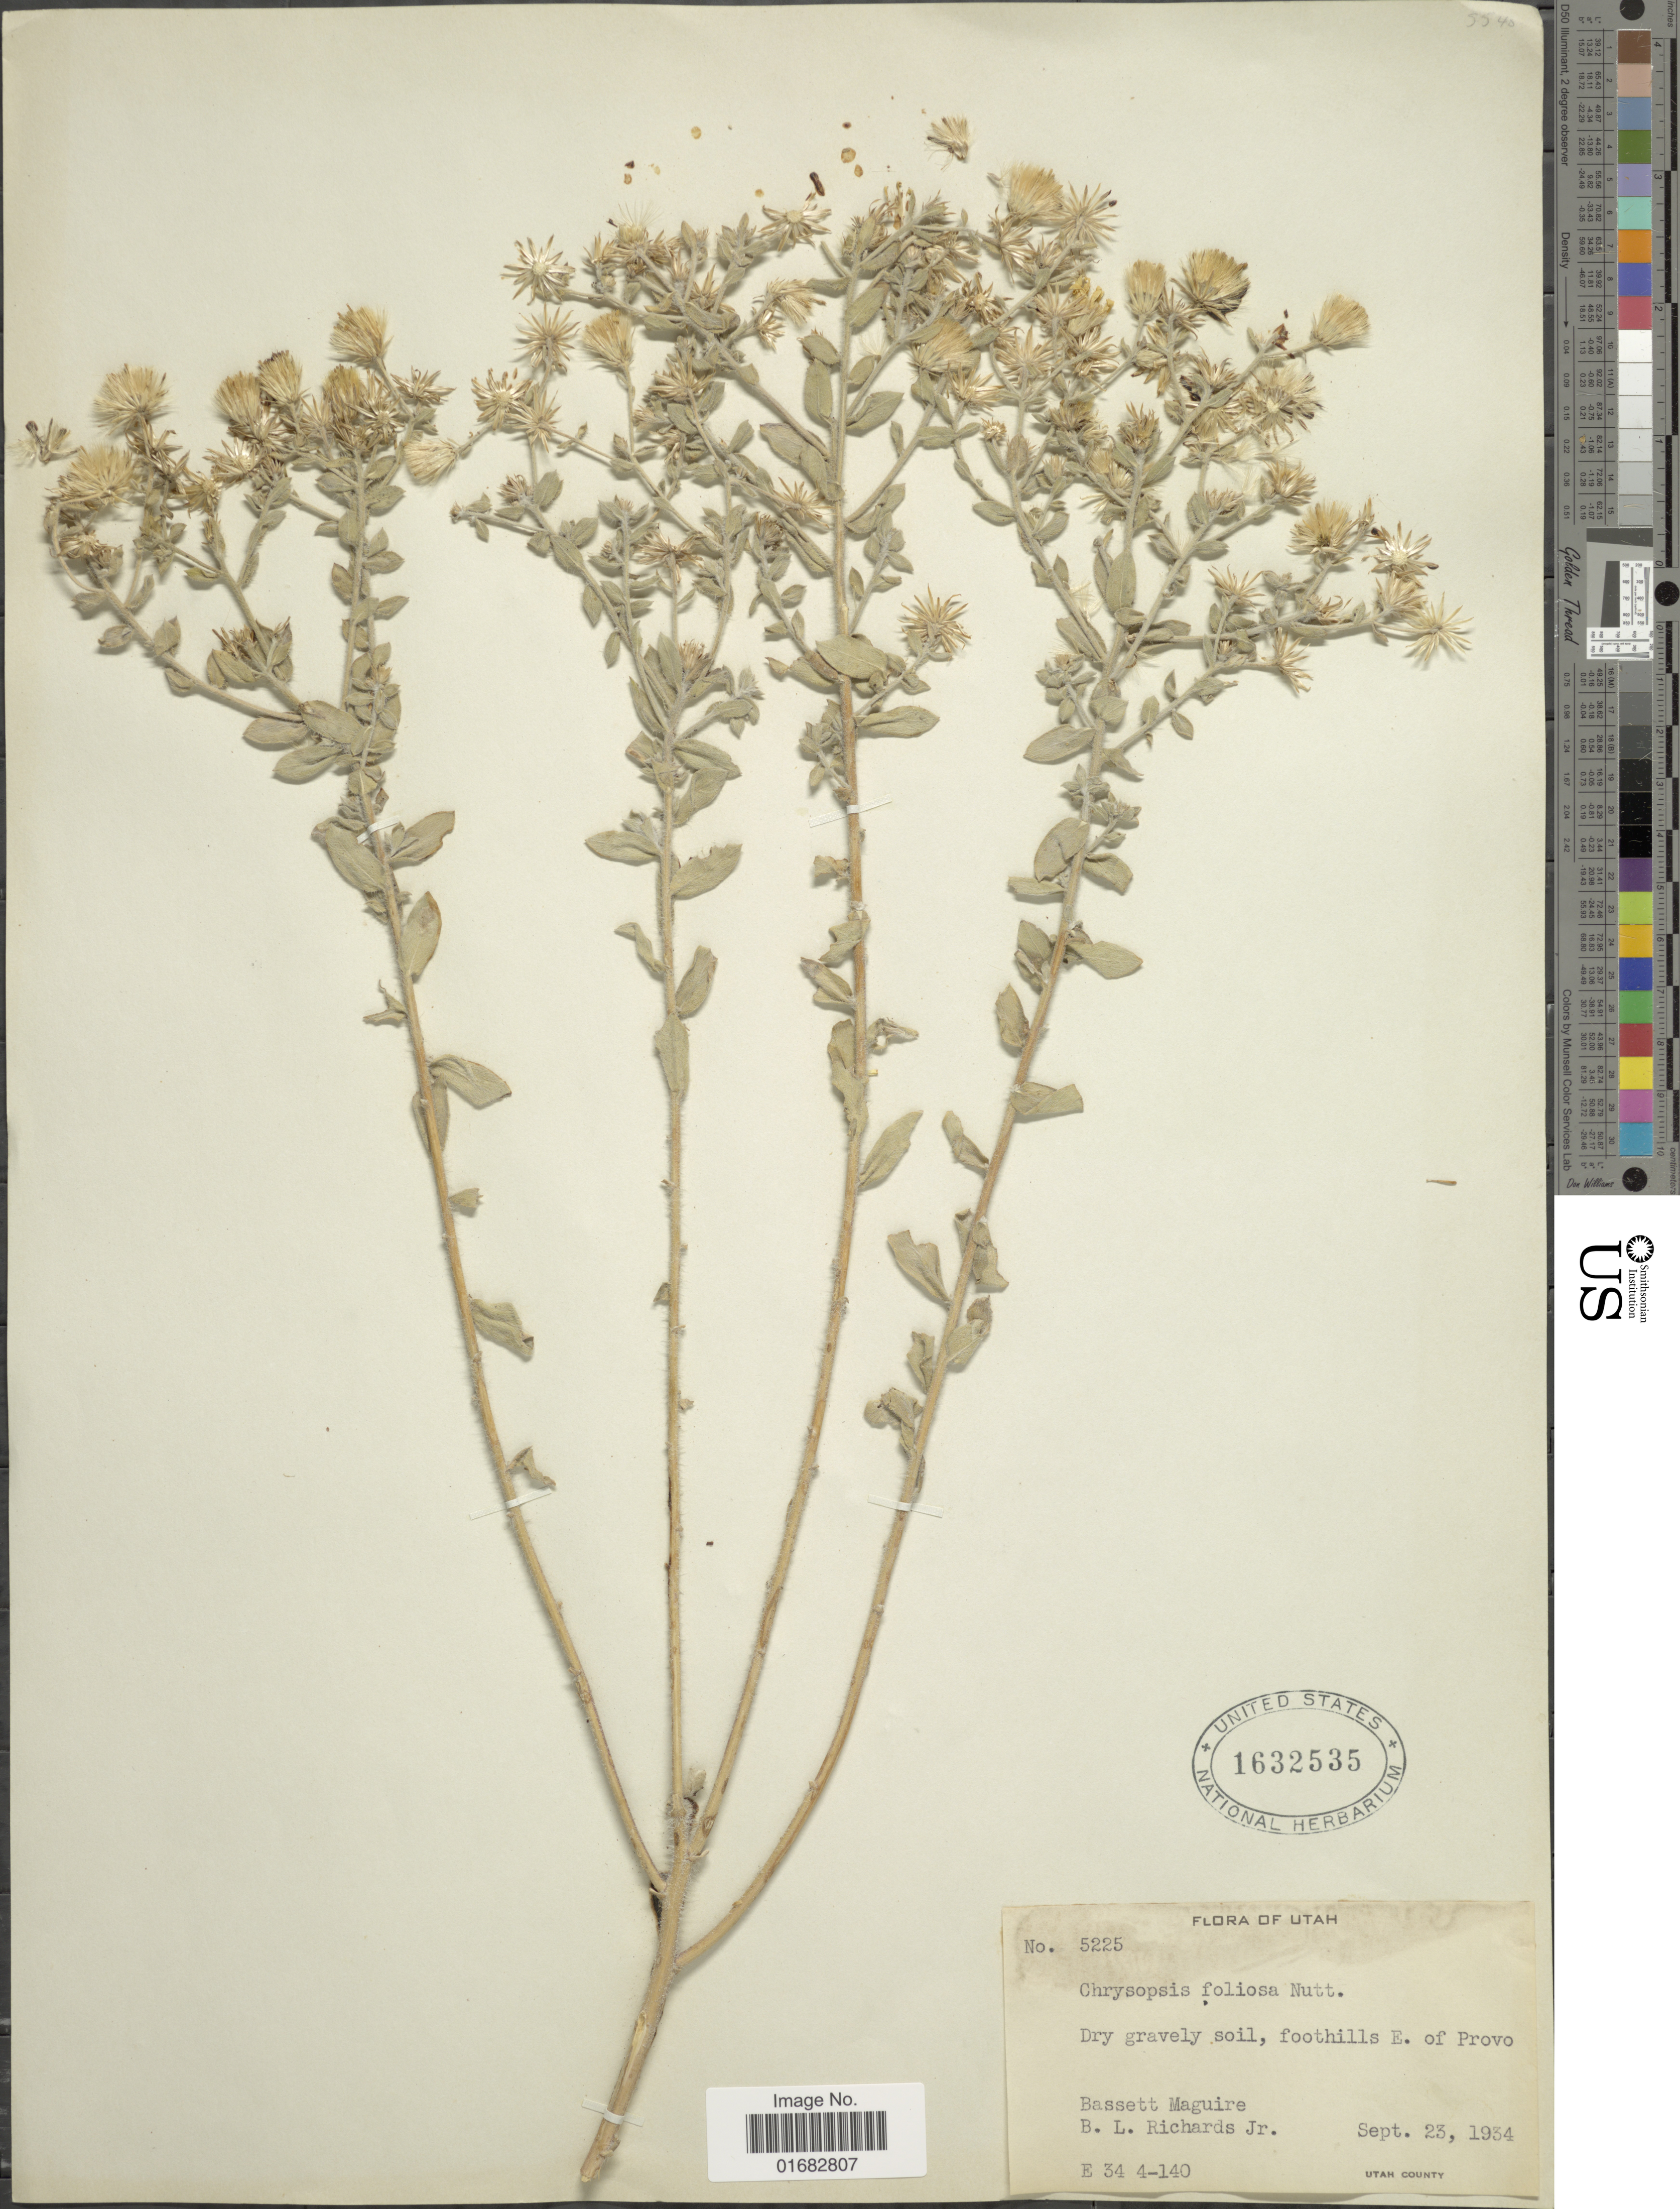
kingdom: Plantae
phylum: Tracheophyta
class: Magnoliopsida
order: Asterales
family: Asteraceae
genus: Heterotheca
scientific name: Heterotheca villosa var. foliosa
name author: (Nutt.) V.L. Harms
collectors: B. Maguire & B. Richards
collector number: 5225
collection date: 1934-09-23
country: United States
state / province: Utah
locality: Foothills of E. of Provo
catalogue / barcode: US 1632535